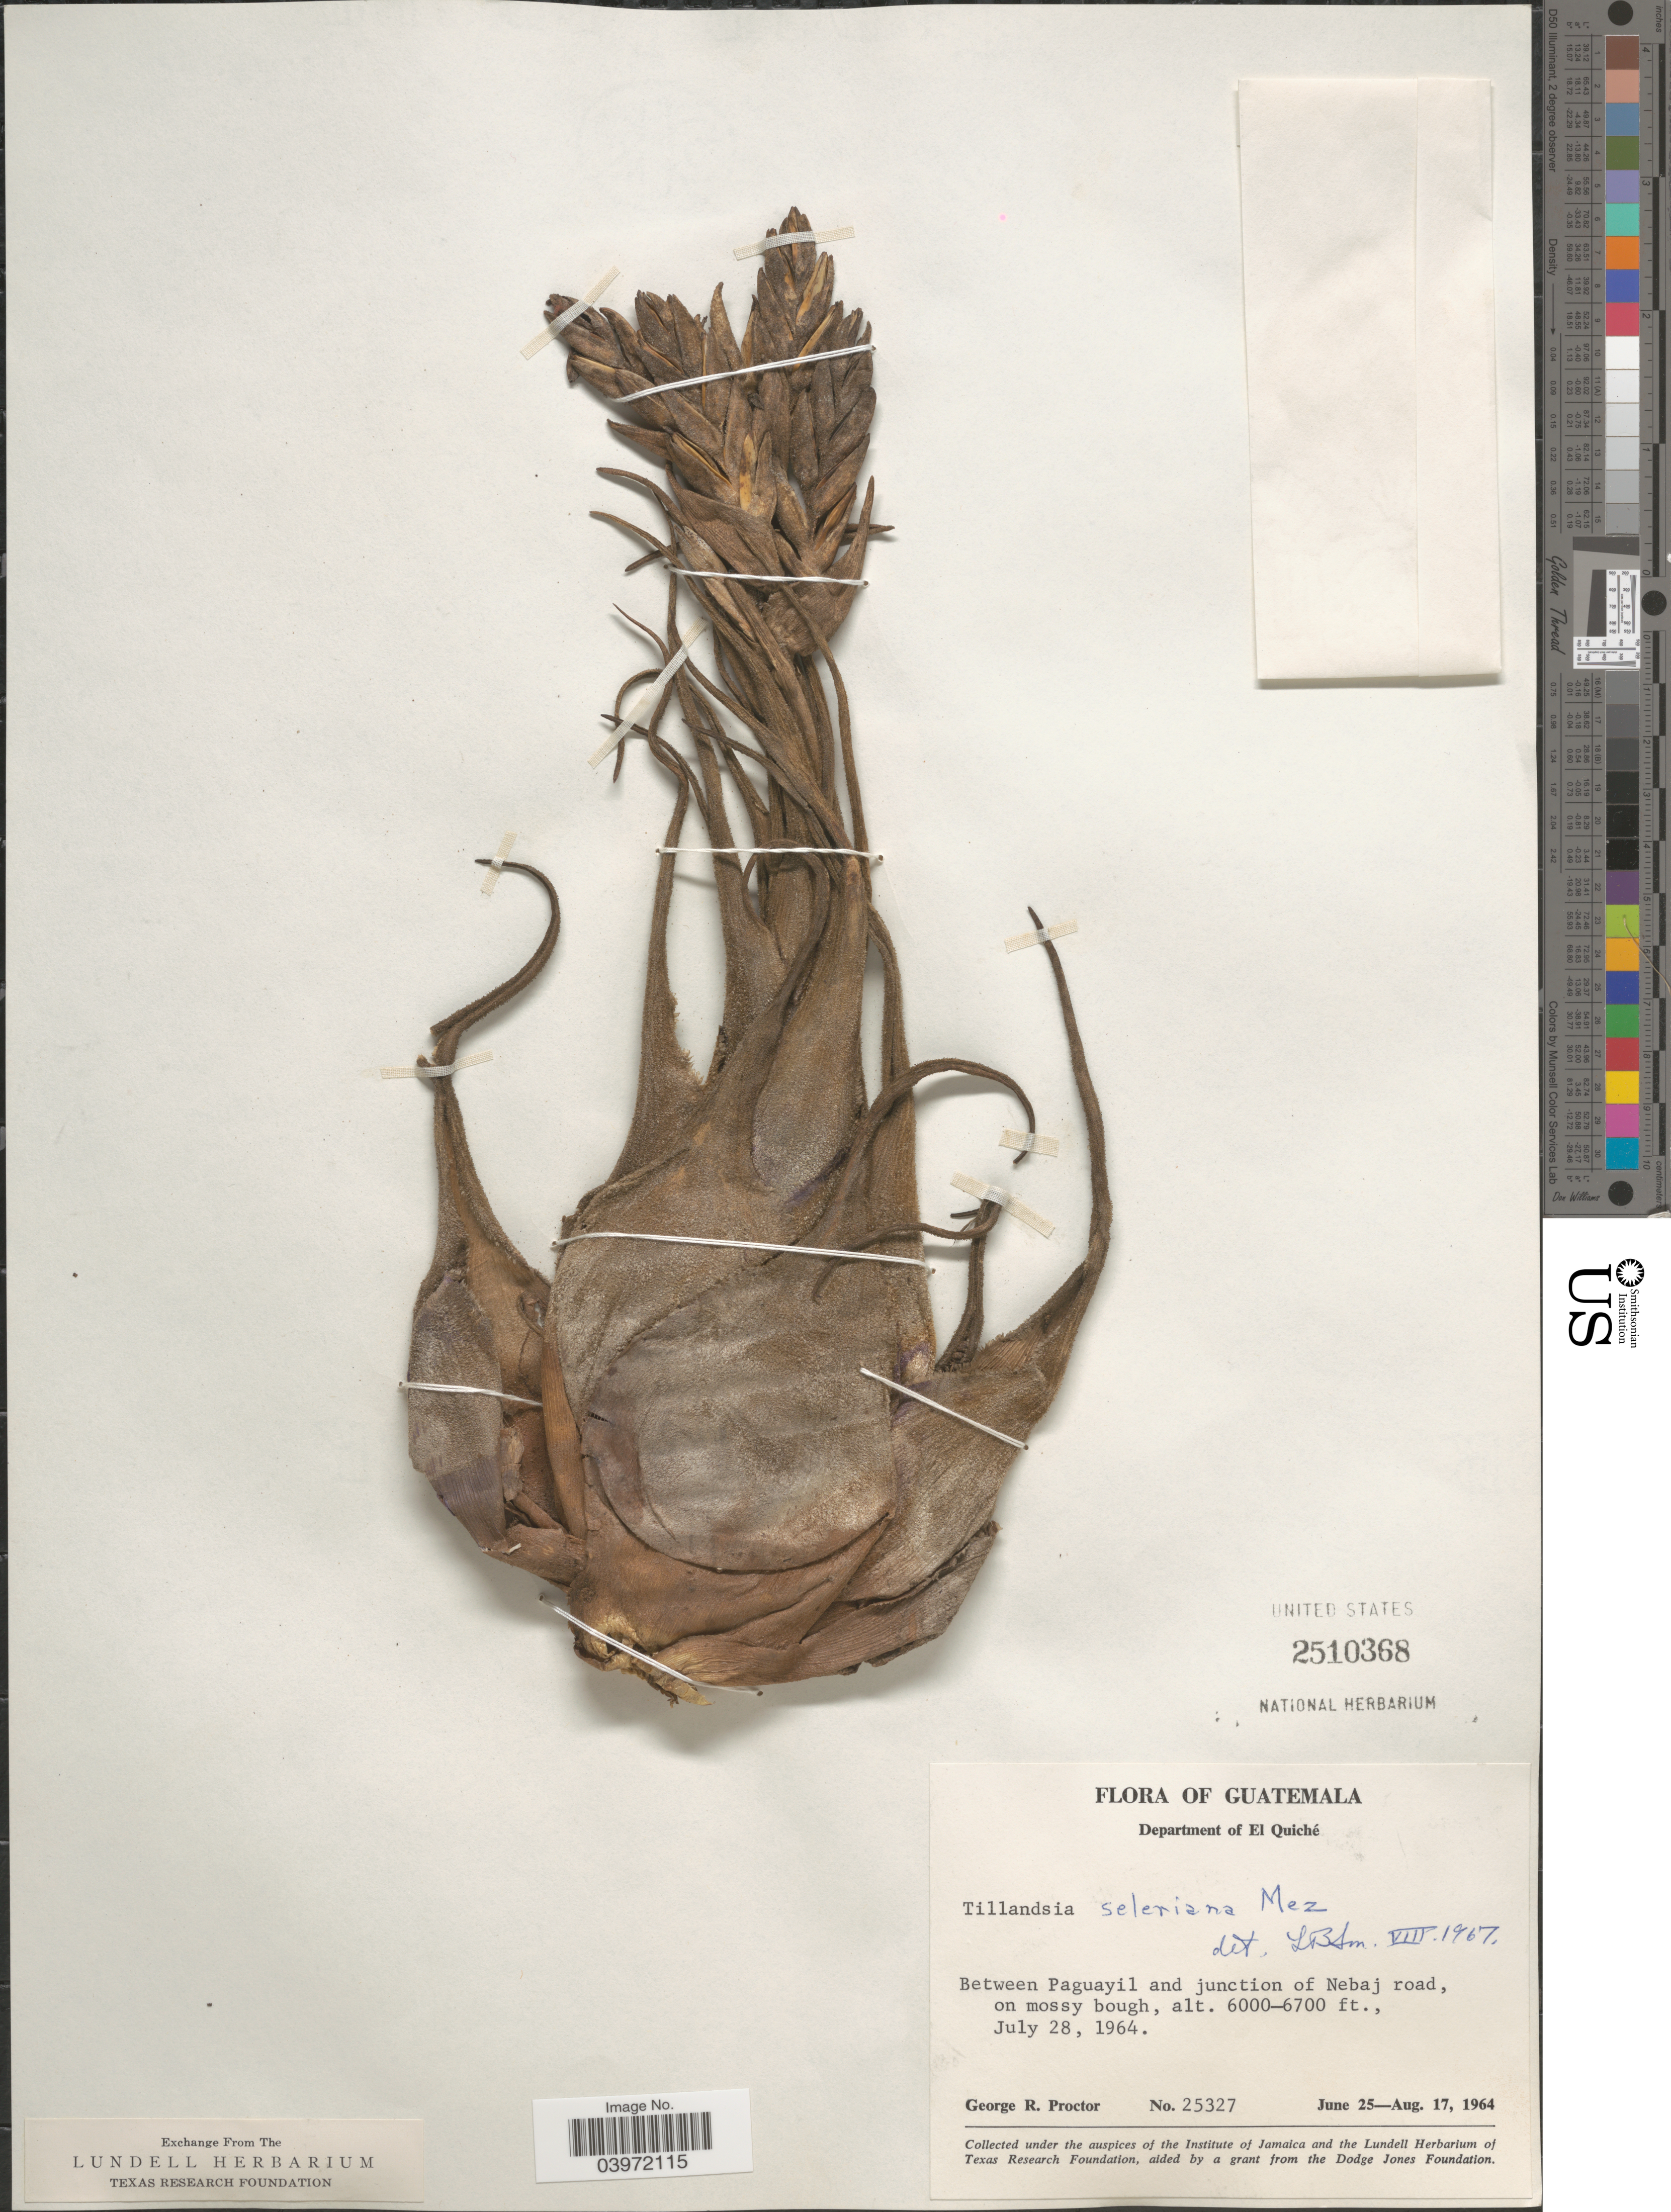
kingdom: Plantae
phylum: Tracheophyta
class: Liliopsida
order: Poales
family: Bromeliaceae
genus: Tillandsia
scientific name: Tillandsia seleriana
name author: Mez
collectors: G. R. Proctor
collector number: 25327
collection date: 1964-07-28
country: Guatemala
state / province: El Quiche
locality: Department of El Quiché. Between Paguayil and junction of Nebaj road, on mossy bough.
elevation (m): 1829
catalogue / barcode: US 2510368